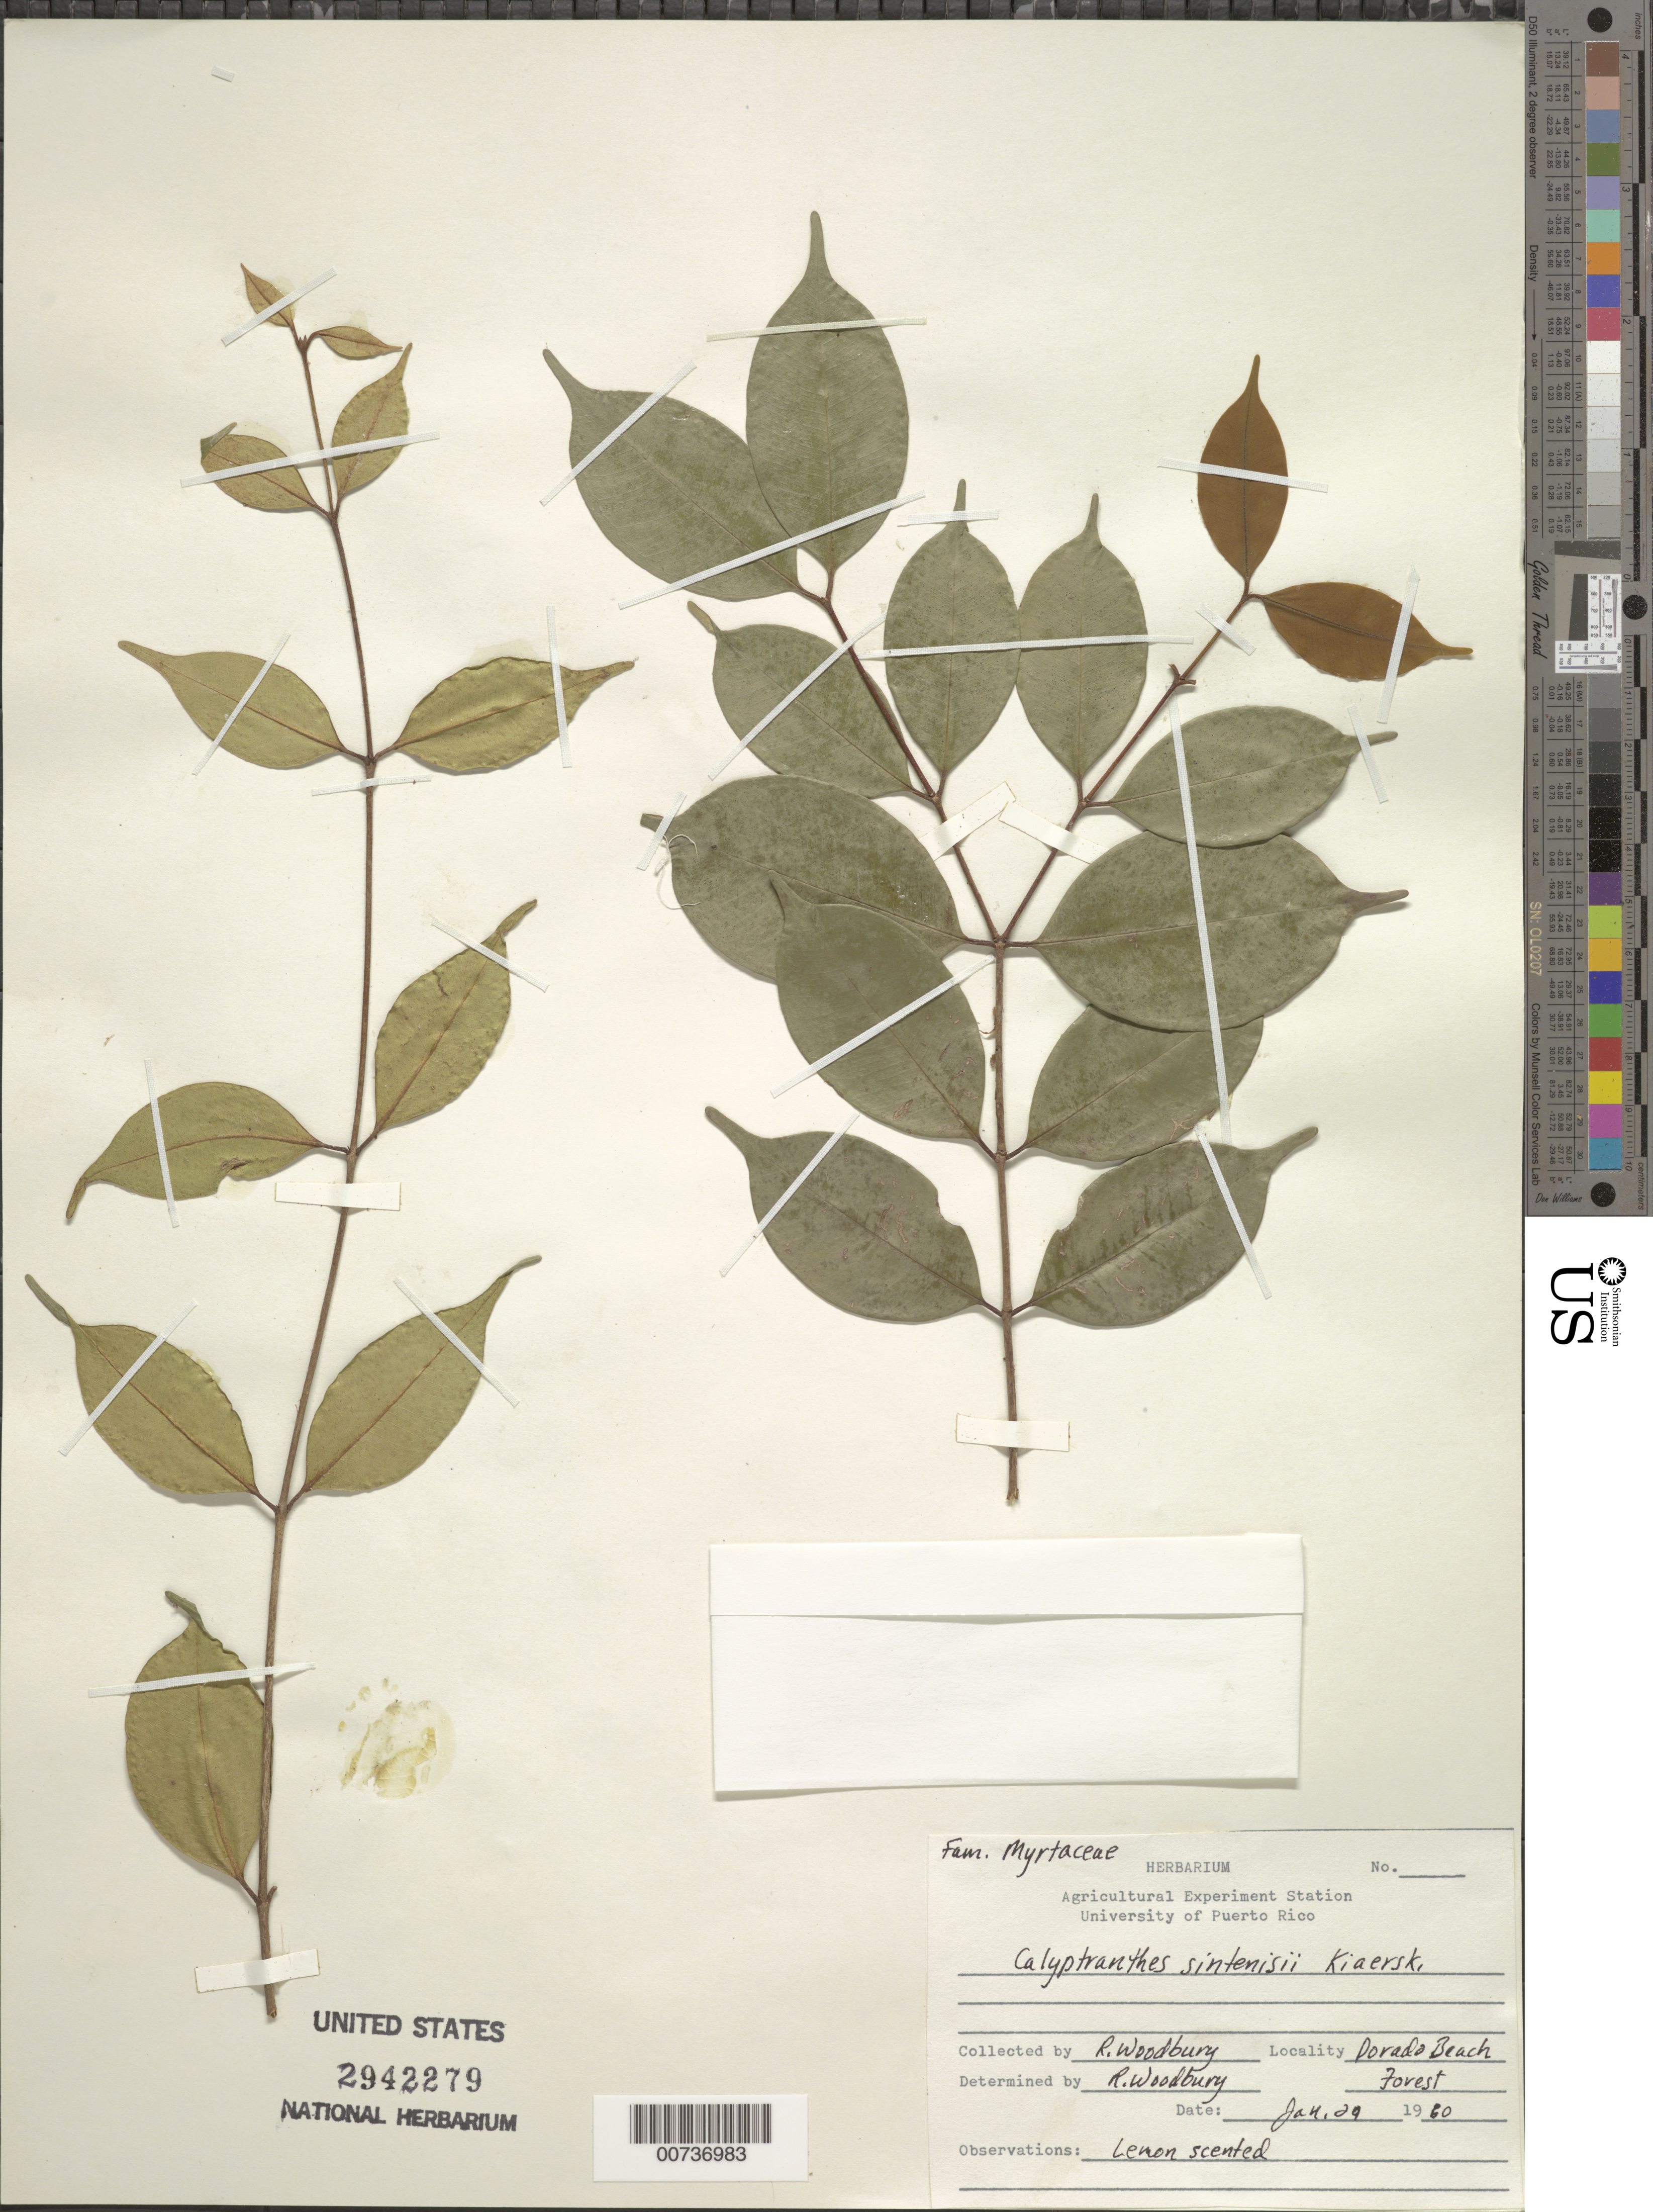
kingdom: Plantae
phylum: Tracheophyta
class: Magnoliopsida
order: Myrtales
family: Myrtaceae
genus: Myrcia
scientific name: Myrcia neosintenisii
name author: K. Campbell & Peguero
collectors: R. O. Woodbury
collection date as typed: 29 Jan 1960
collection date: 1960-01-29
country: Puerto Rico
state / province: Dorado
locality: Dorado Beach Forest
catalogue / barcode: US 2942279